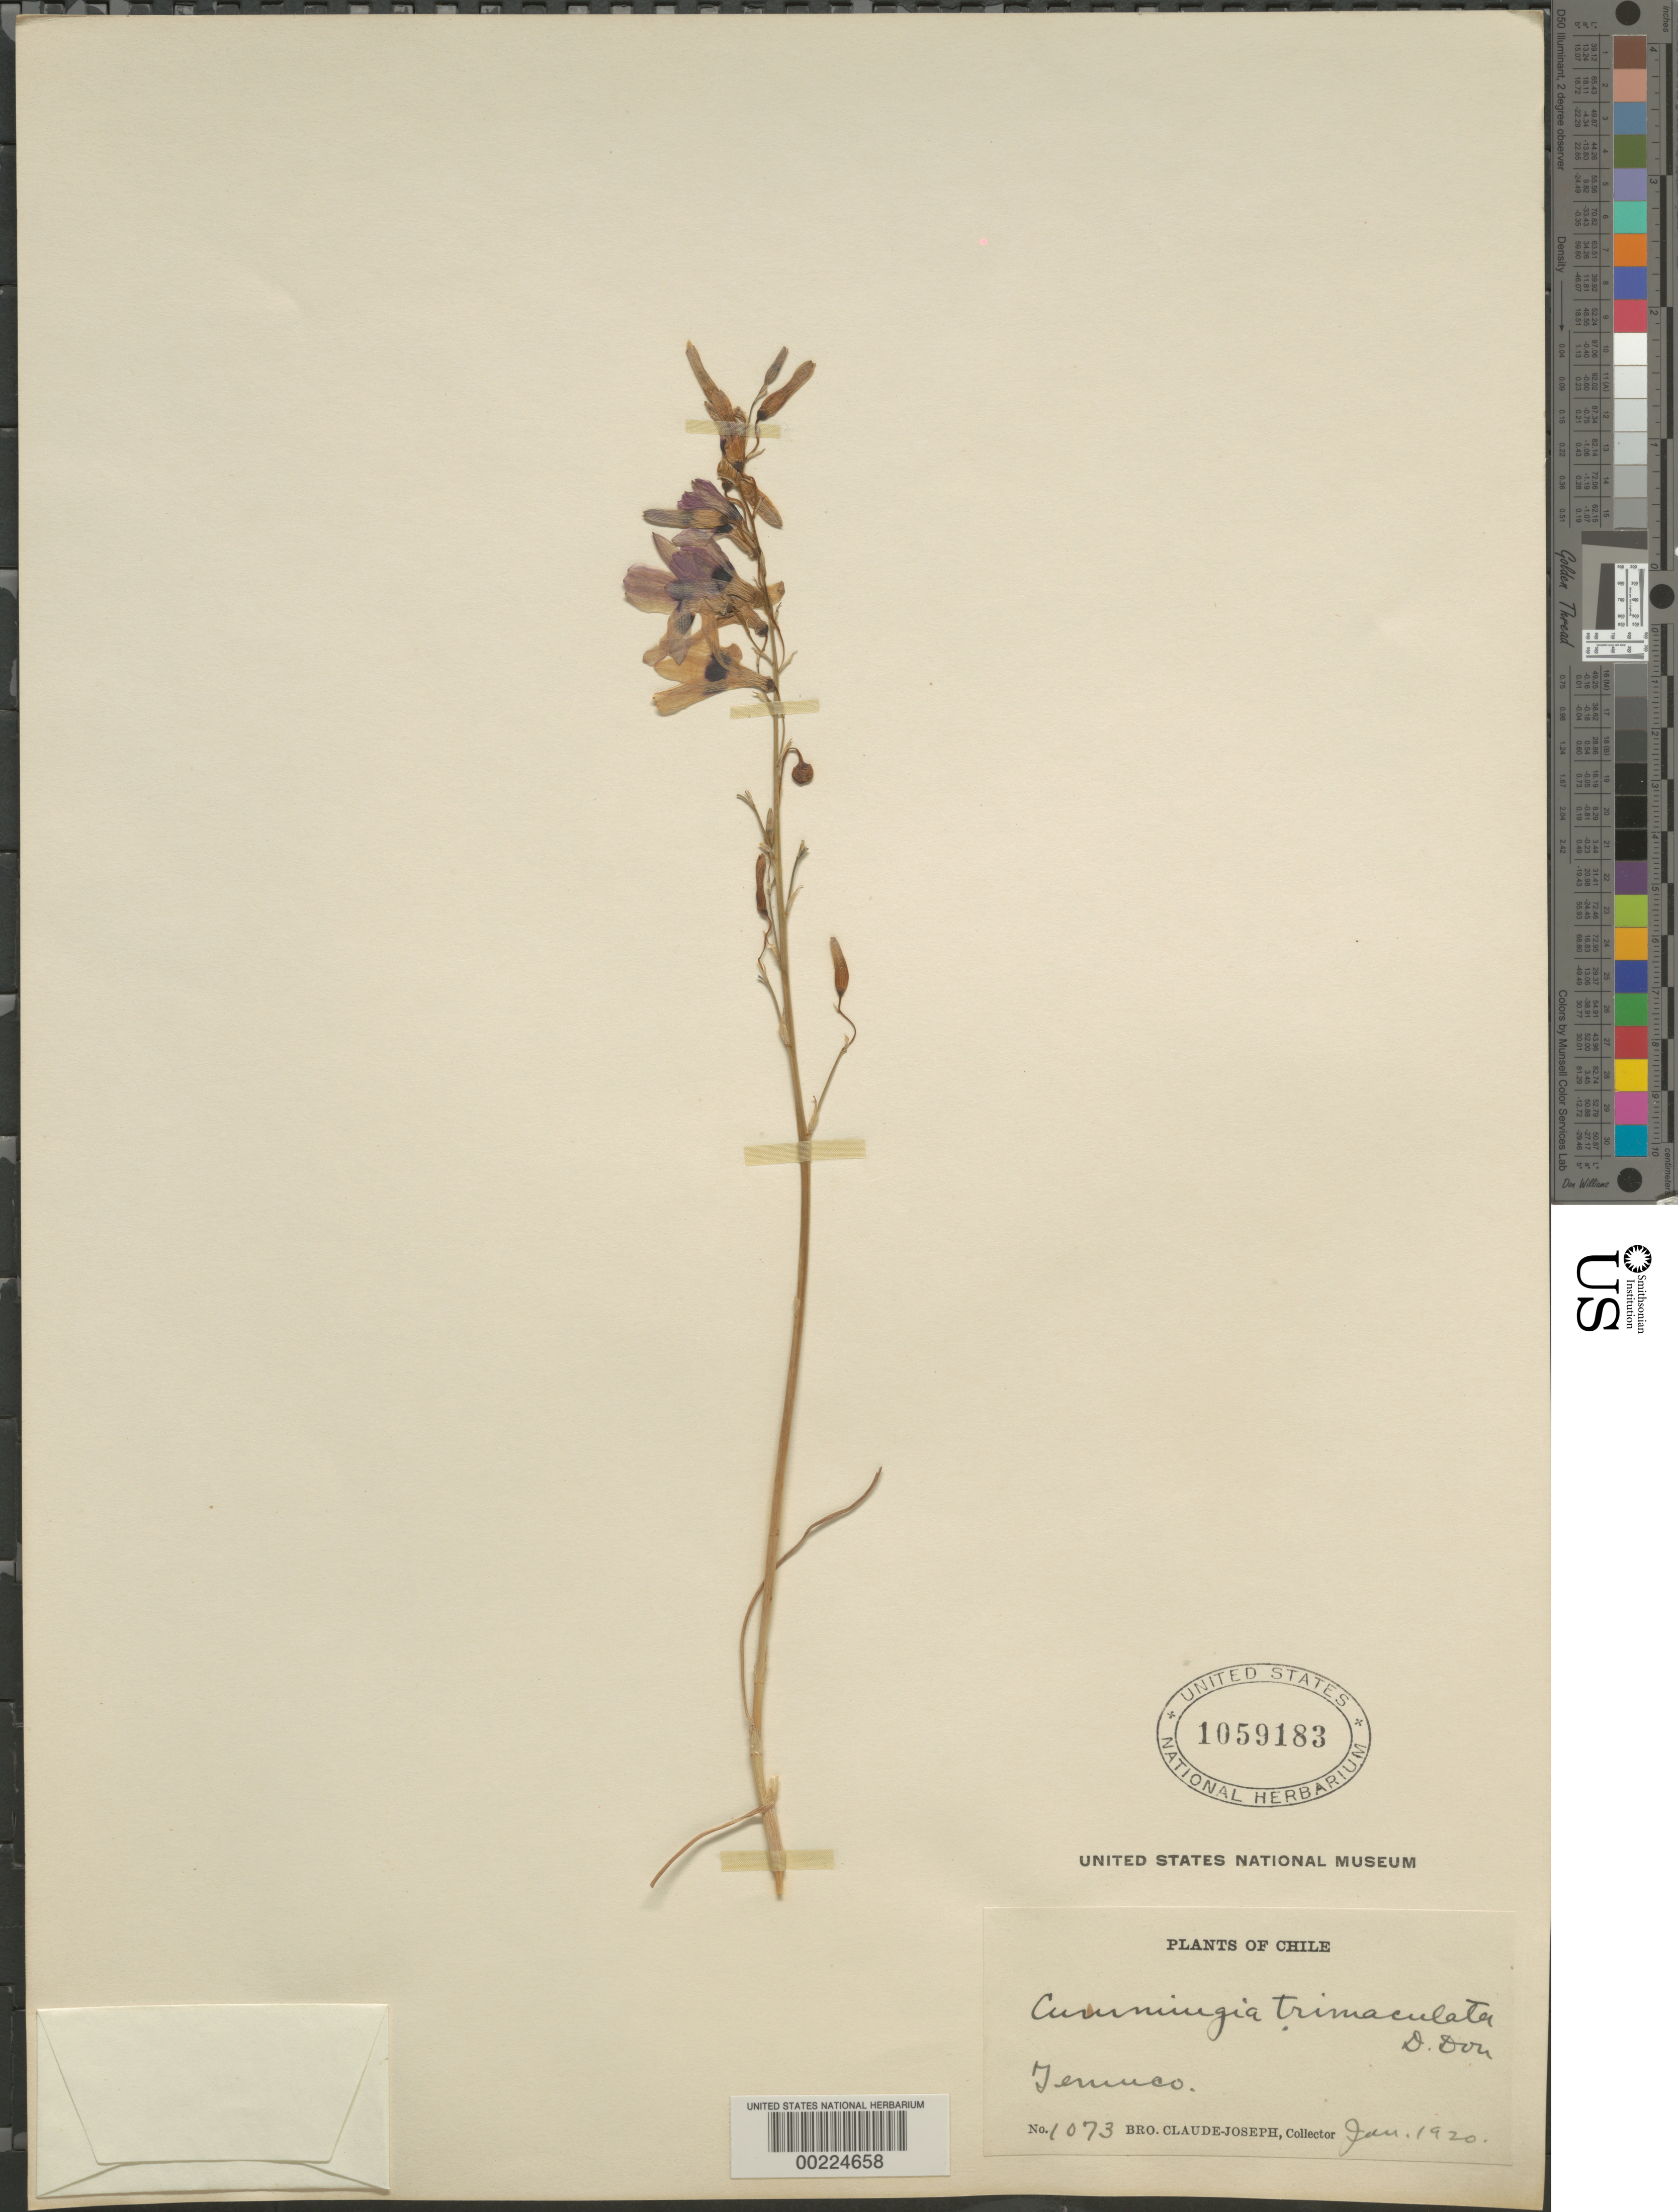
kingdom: Plantae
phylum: Tracheophyta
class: Liliopsida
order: Asparagales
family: Tecophilaeaceae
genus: Conanthera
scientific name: Conanthera trimaculata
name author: (D. Don) F. Meigen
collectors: Bro. Claude-Joseph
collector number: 1073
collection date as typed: Jan 1920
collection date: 1920-01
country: Chile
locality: Temuco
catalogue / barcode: US 1059183